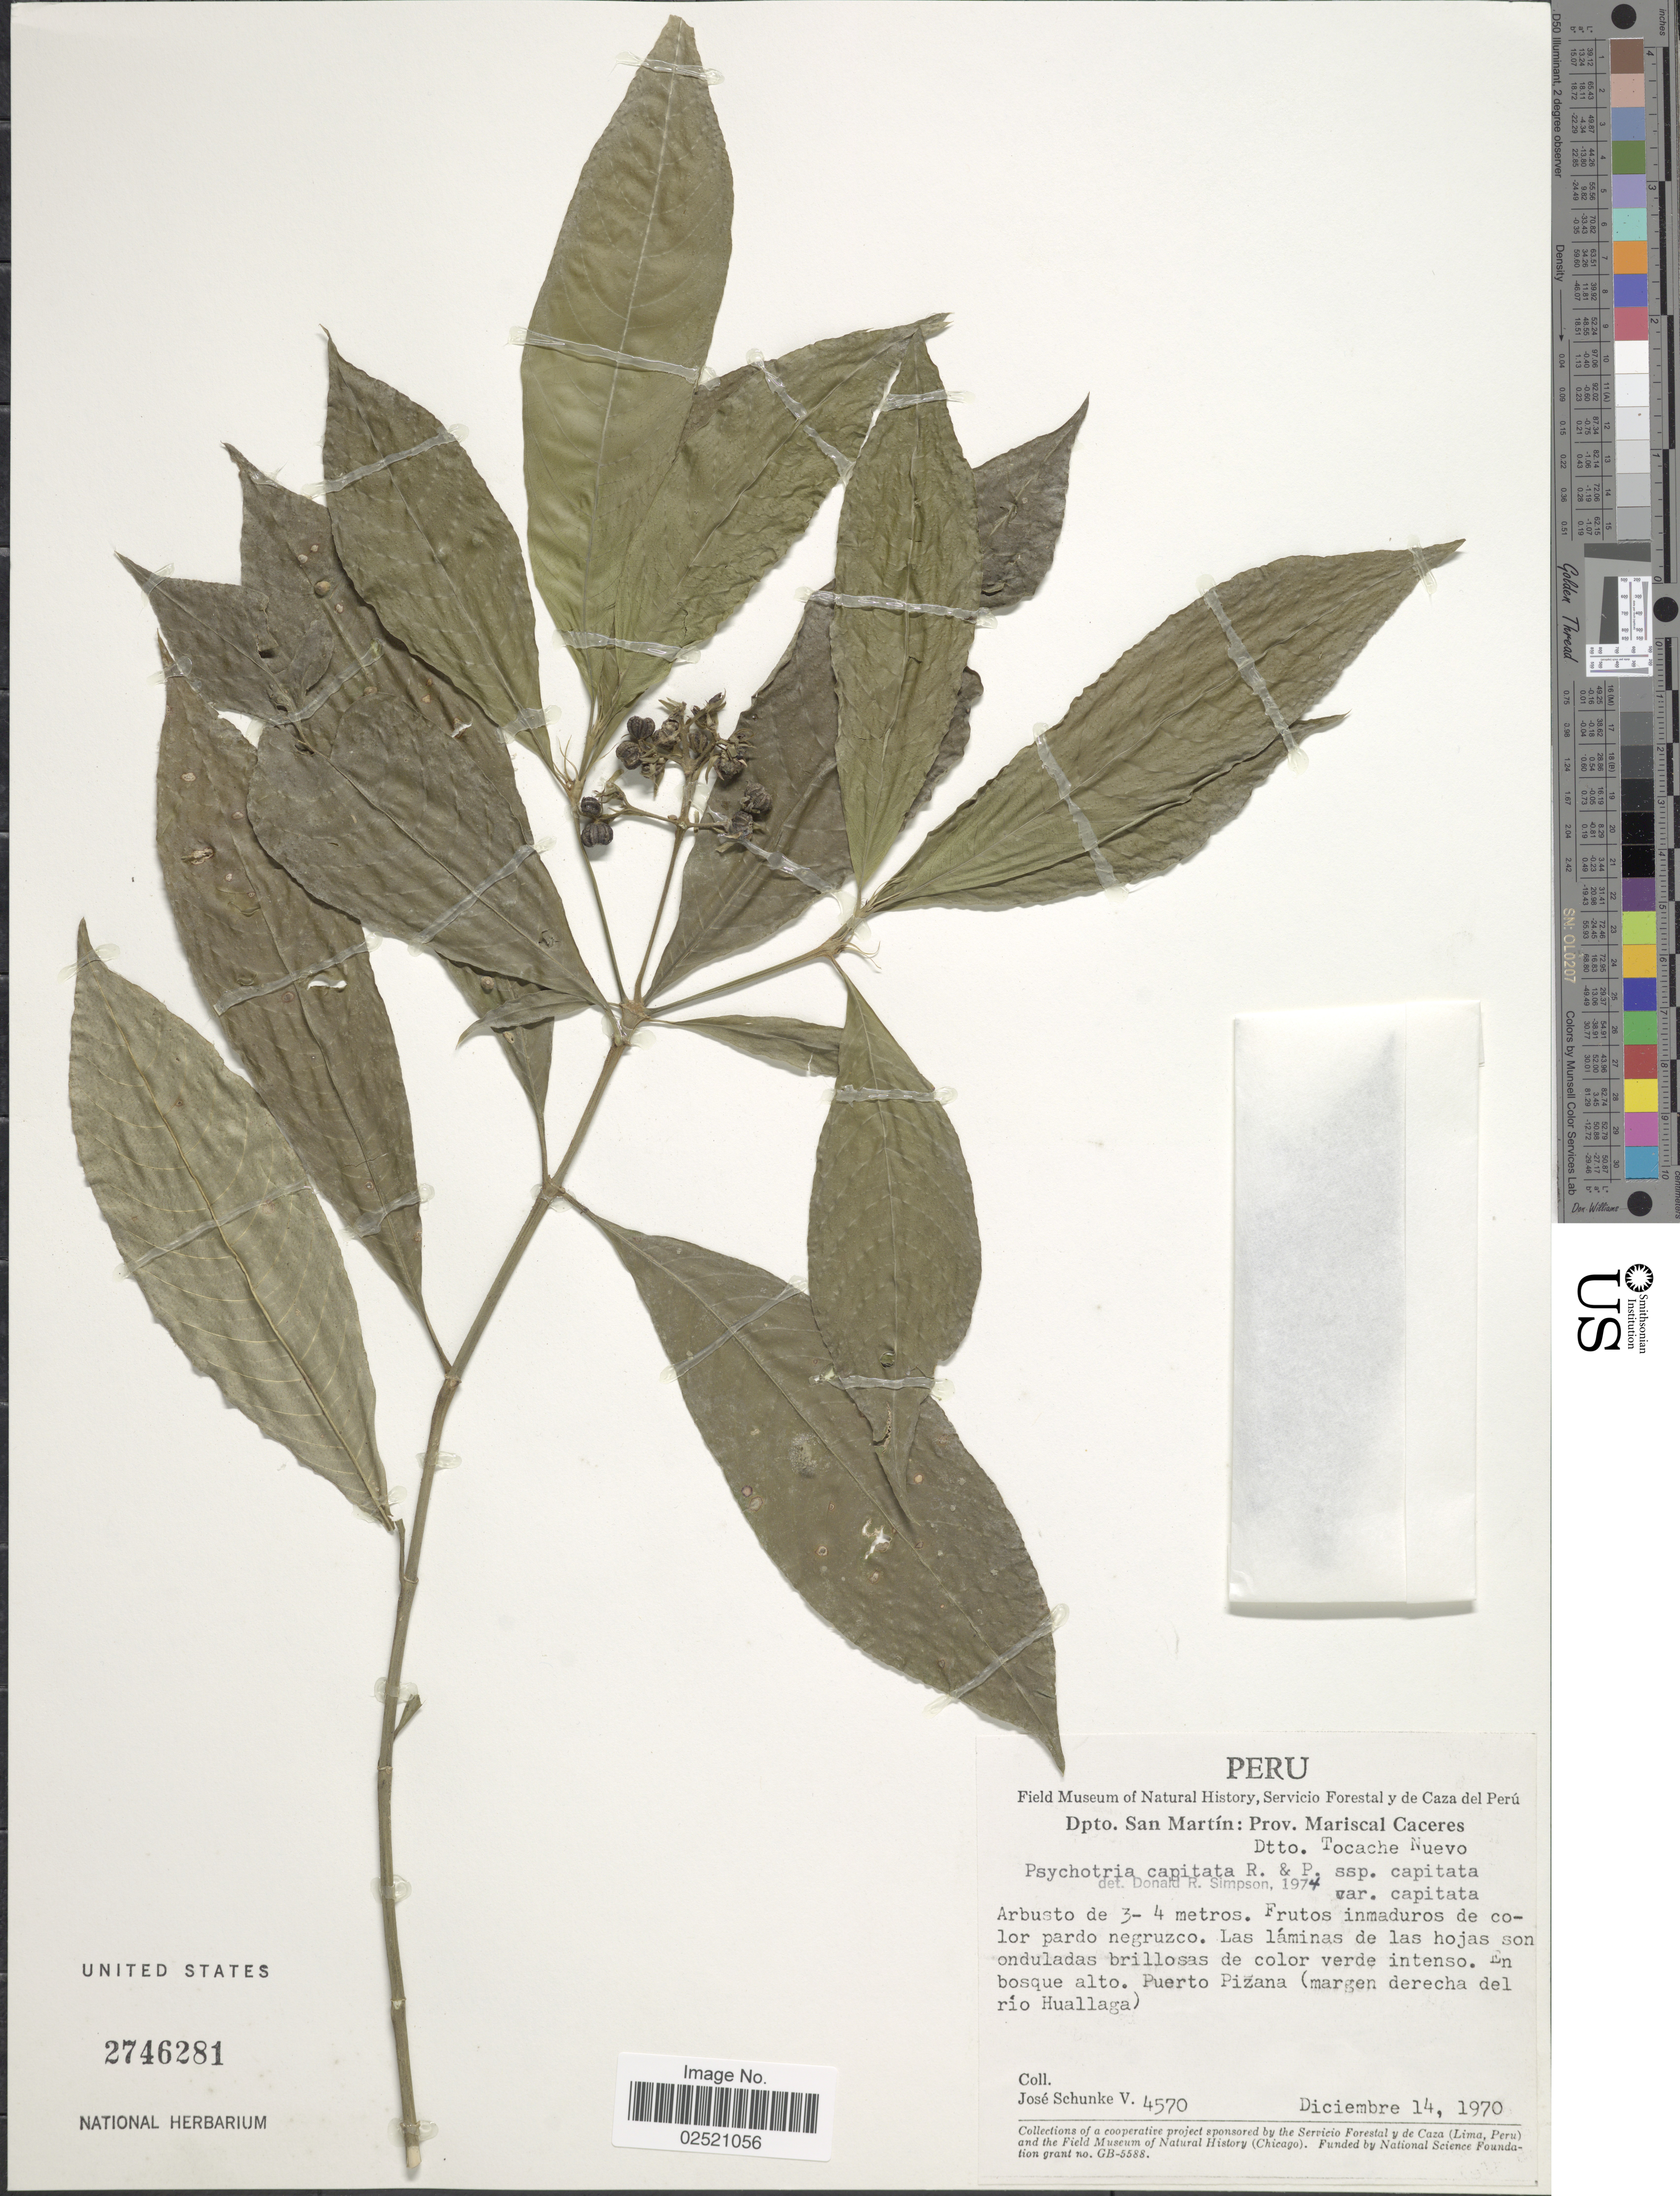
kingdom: Plantae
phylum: Tracheophyta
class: Magnoliopsida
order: Gentianales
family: Rubiaceae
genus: Psychotria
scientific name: Psychotria capitata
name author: Ruiz & Pav.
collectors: J. Schunke Vigo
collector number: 4570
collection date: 1970-12-14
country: Peru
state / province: San Martín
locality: Prov. Mariscal Caceres, Dtto. Tocache Nuevo, en bosque alto, Puerto Pizana (margen dereche del rio Huallaga)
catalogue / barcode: US 2746281